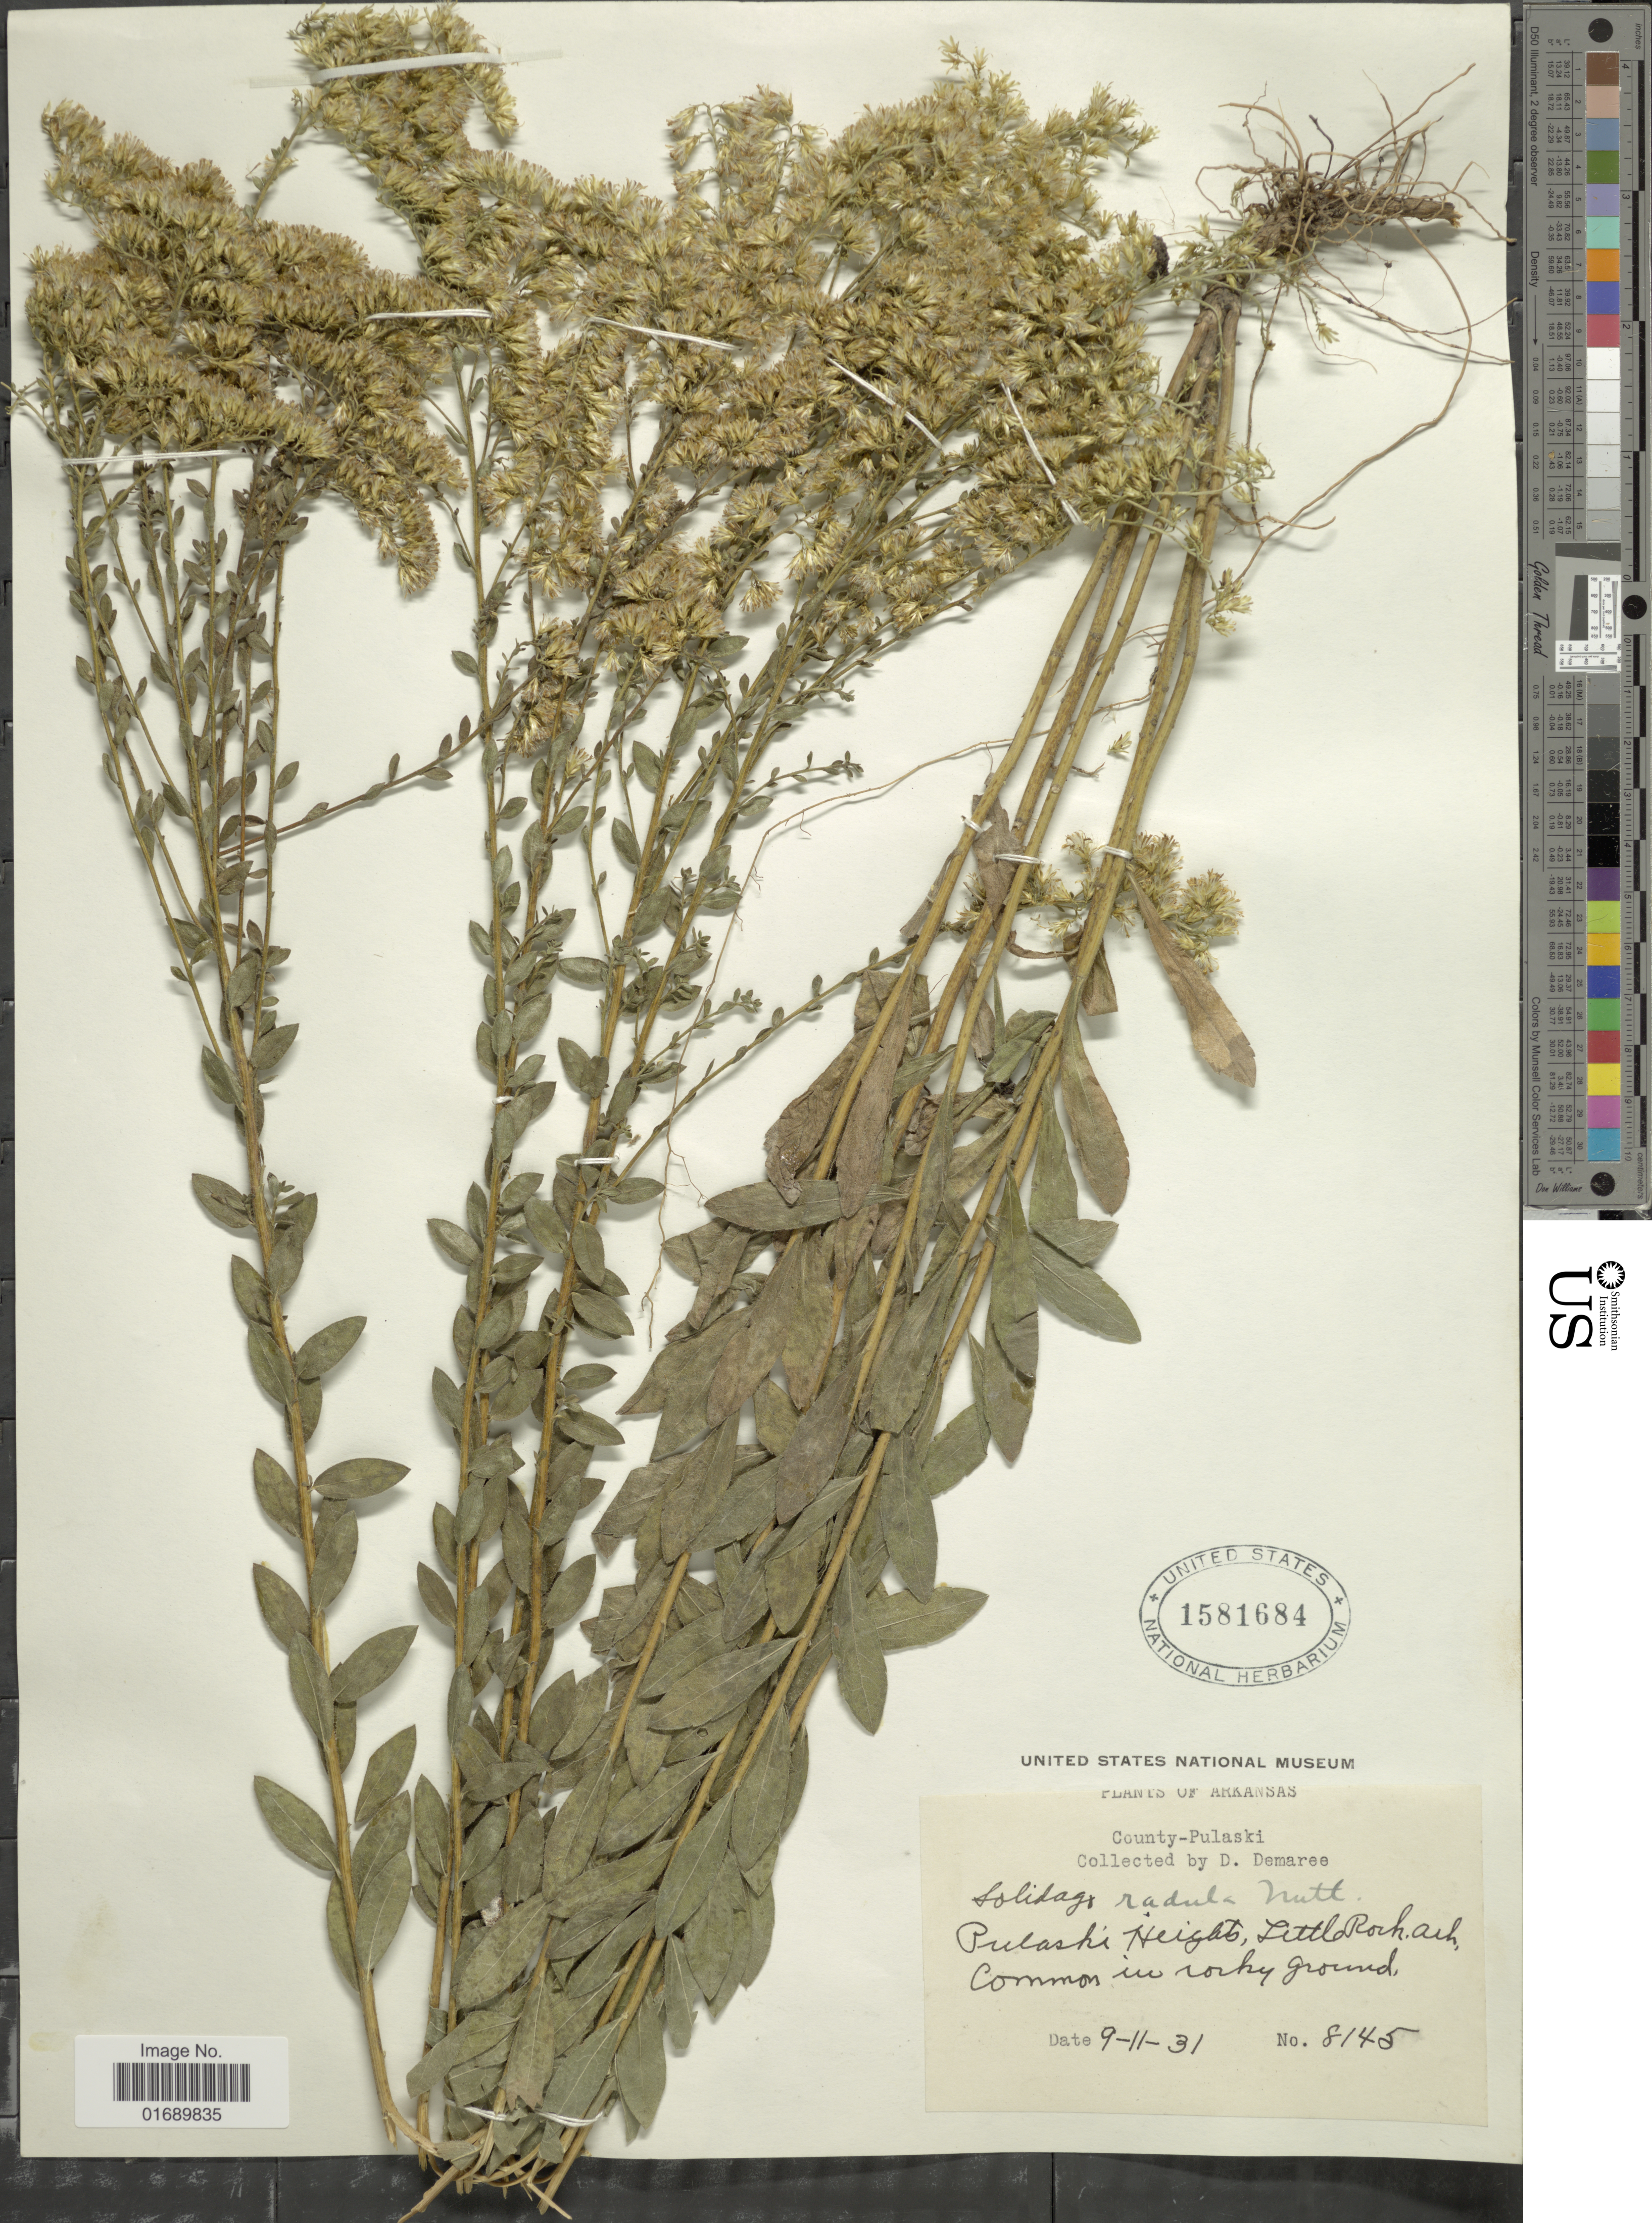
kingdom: Plantae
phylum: Tracheophyta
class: Magnoliopsida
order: Asterales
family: Asteraceae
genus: Solidago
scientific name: Solidago radula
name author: Nutt.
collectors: D. Demaree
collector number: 8145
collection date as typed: Transcribed d/m/y: 11/9/31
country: United States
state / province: Arkansas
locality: County-Pulaski, Pulaski Heights, Little Rock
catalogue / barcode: US 1581684